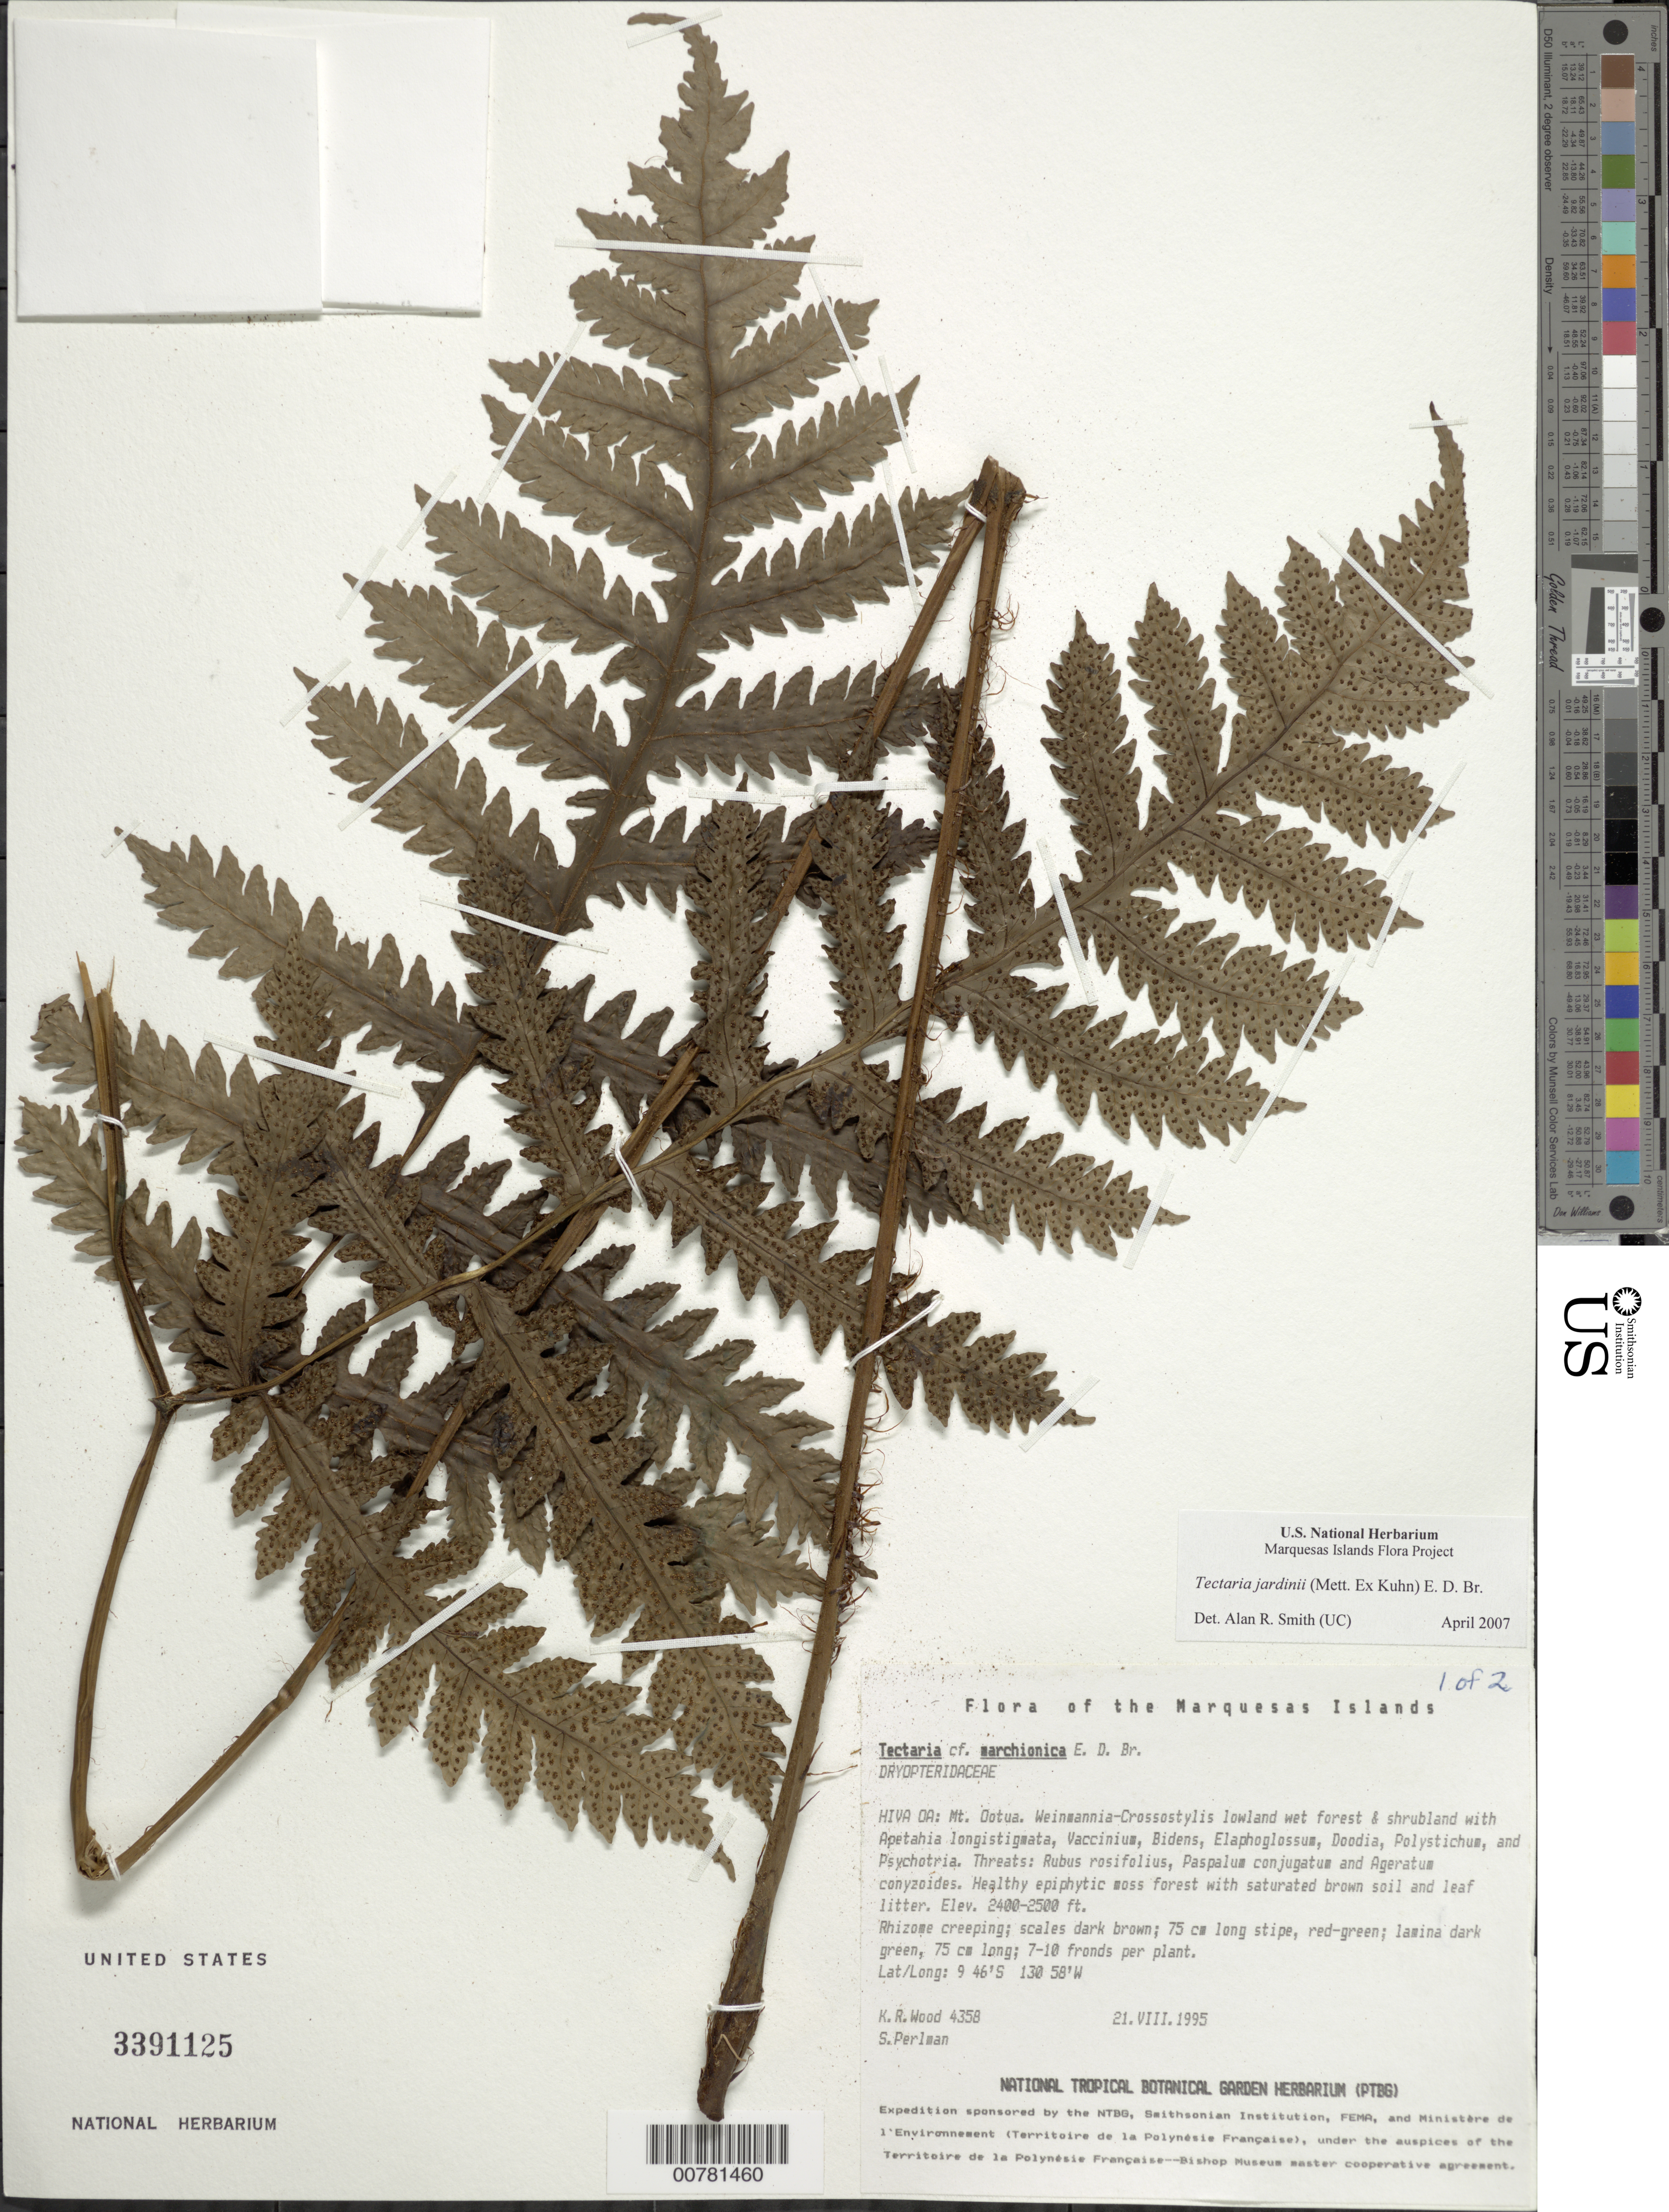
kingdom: Plantae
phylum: Tracheophyta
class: Polypodiopsida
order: Polypodiales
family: Tectariaceae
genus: Tectaria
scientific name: Tectaria jardinii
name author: (Mett. ex Kuhn) E.D. Br.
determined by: Smith, Alan R., (UC)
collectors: K. R. Wood & S. P. Perlman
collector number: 4358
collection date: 1995-08-21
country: French Polynesia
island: Hiva Oa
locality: Mt. Ootua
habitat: Weinmannia - Crossostylis lowland wet forest & shrubland. Healthy epiphytic moss forest w/ saturated brown soil and leaf litter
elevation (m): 732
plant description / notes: Rubus rosifolius, Paspalum conjugatum, Ageratum conyzoides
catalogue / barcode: US 3391125